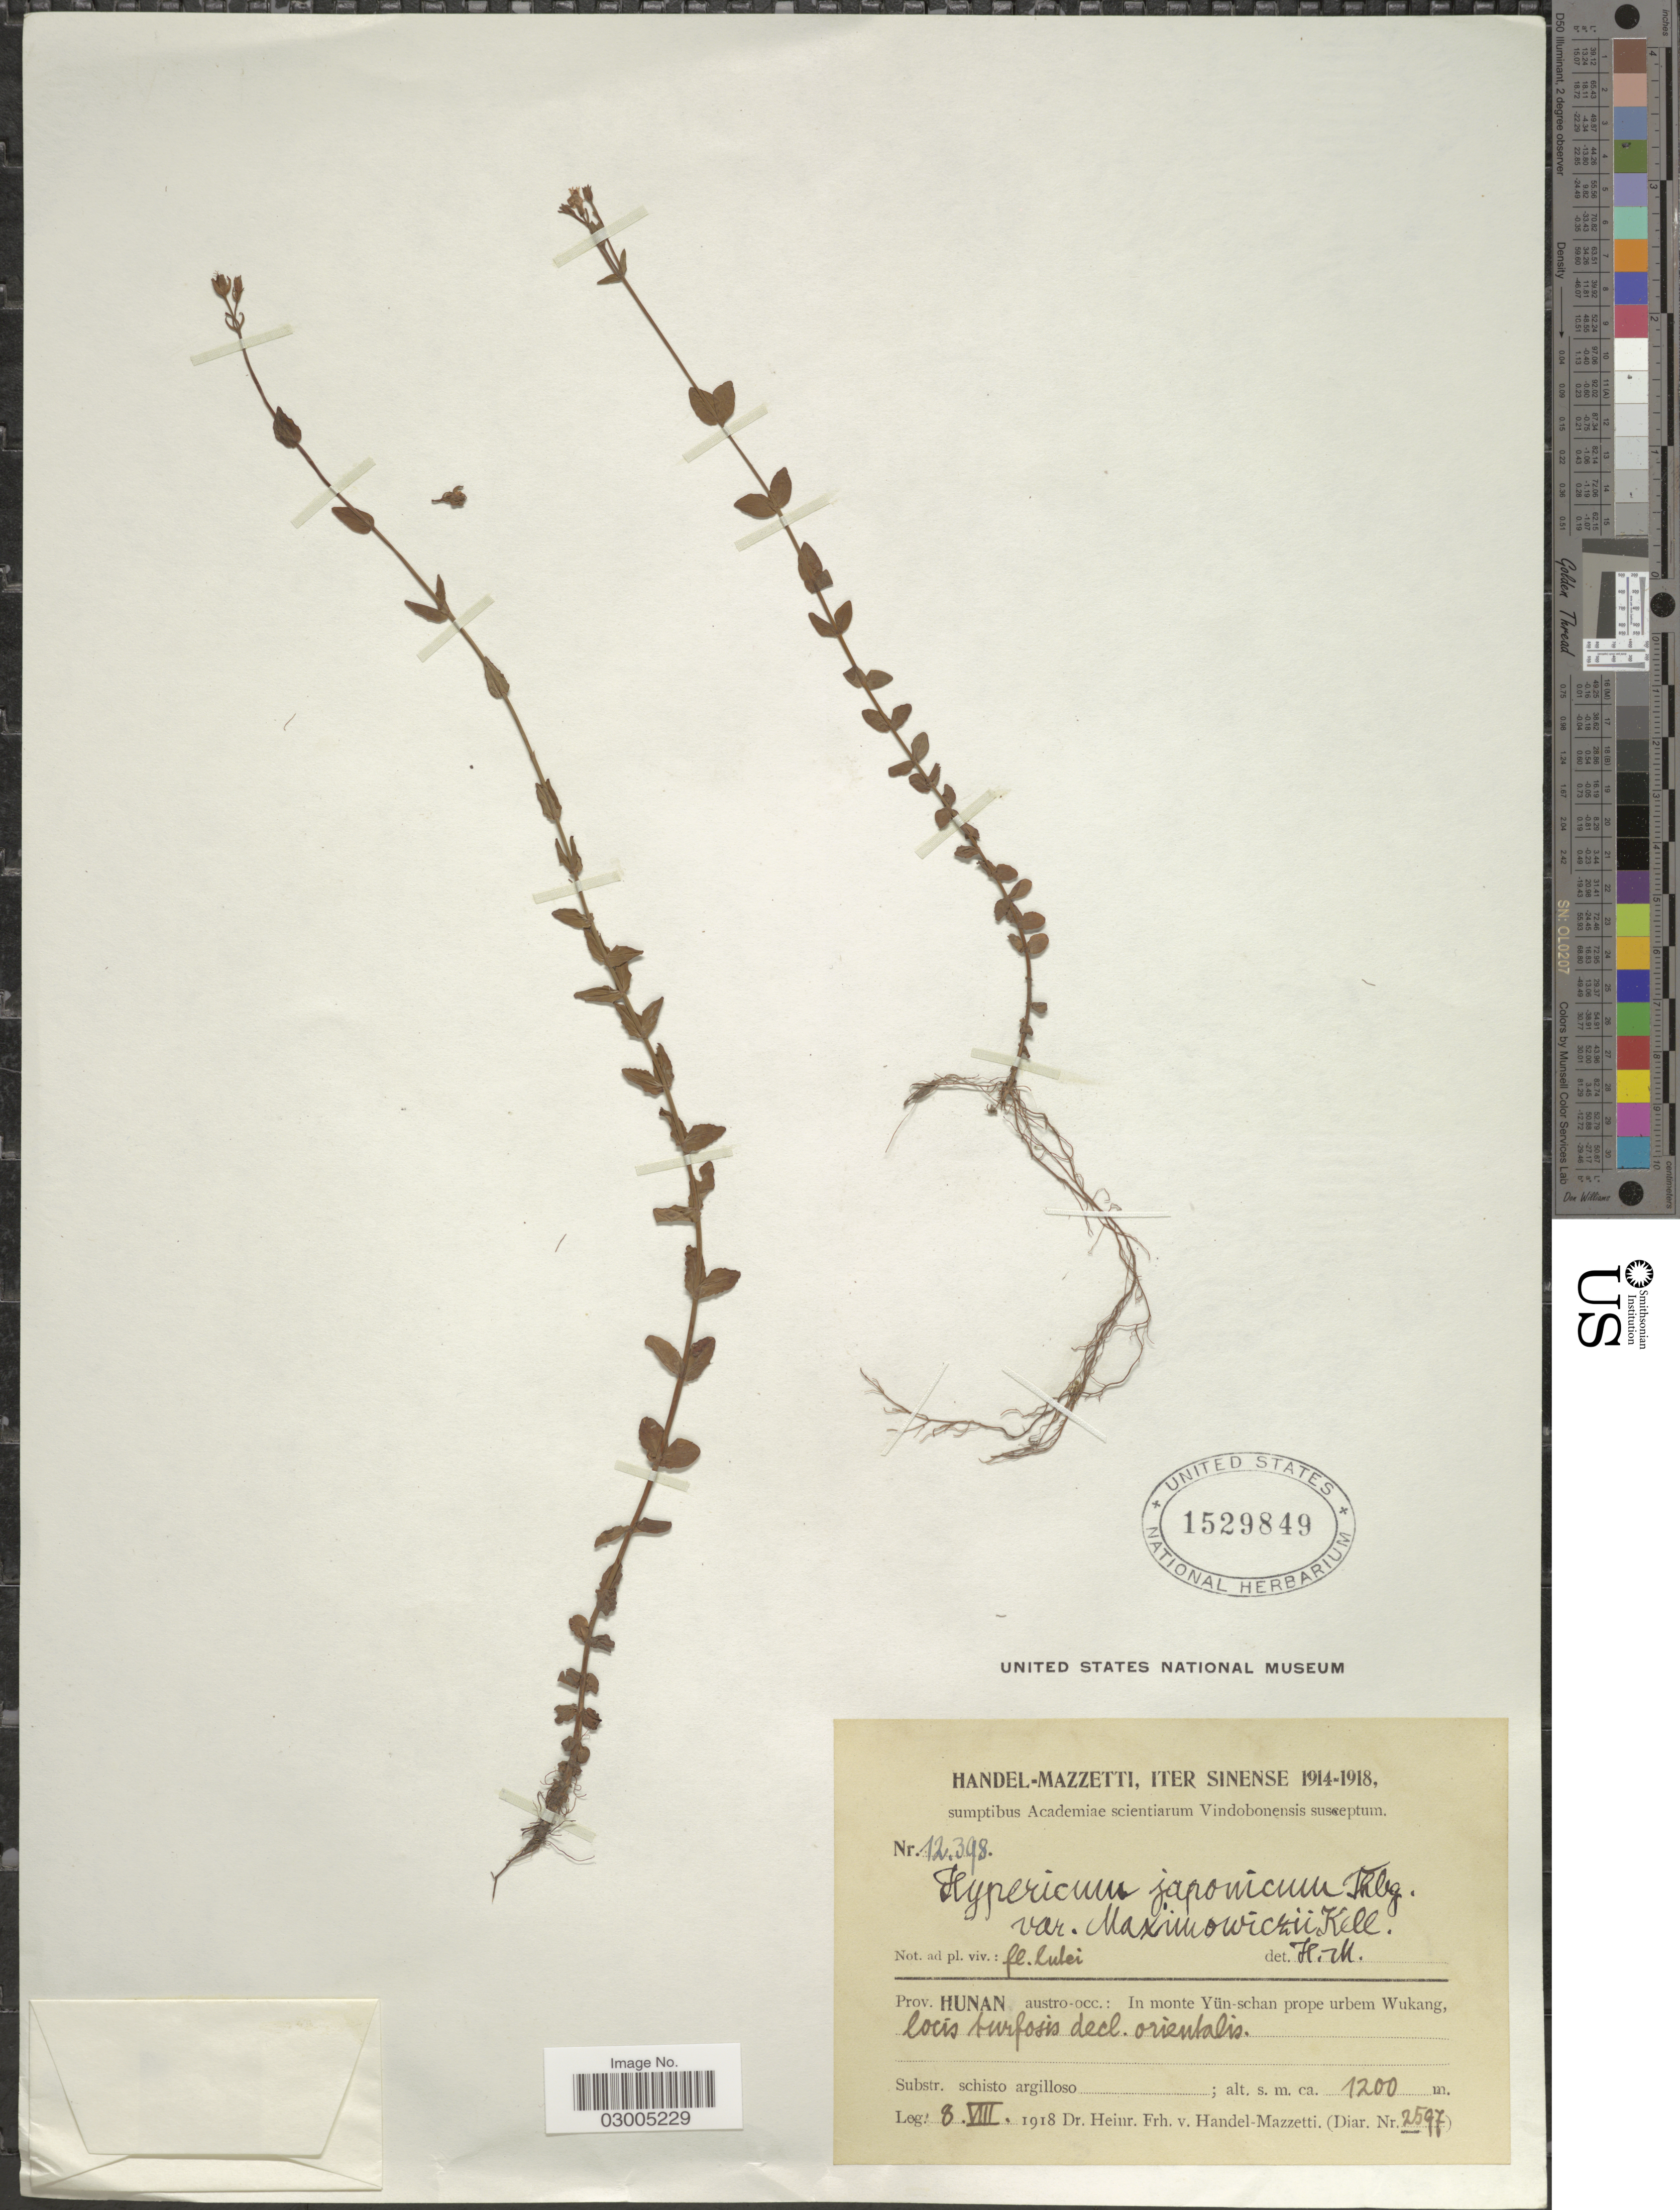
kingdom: Plantae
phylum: Tracheophyta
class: Magnoliopsida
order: Malpighiales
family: Hypericaceae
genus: Hypericum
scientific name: Hypericum japonicum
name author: Thunb.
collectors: H. Handel-Mazzetti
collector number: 12398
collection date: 1918-08-08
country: China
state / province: Yunnan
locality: Austro-occ.: In monte Yün-schan prope urbem Wukang, locis turfosis decl. orientalis.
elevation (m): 1200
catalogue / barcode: US 1529849